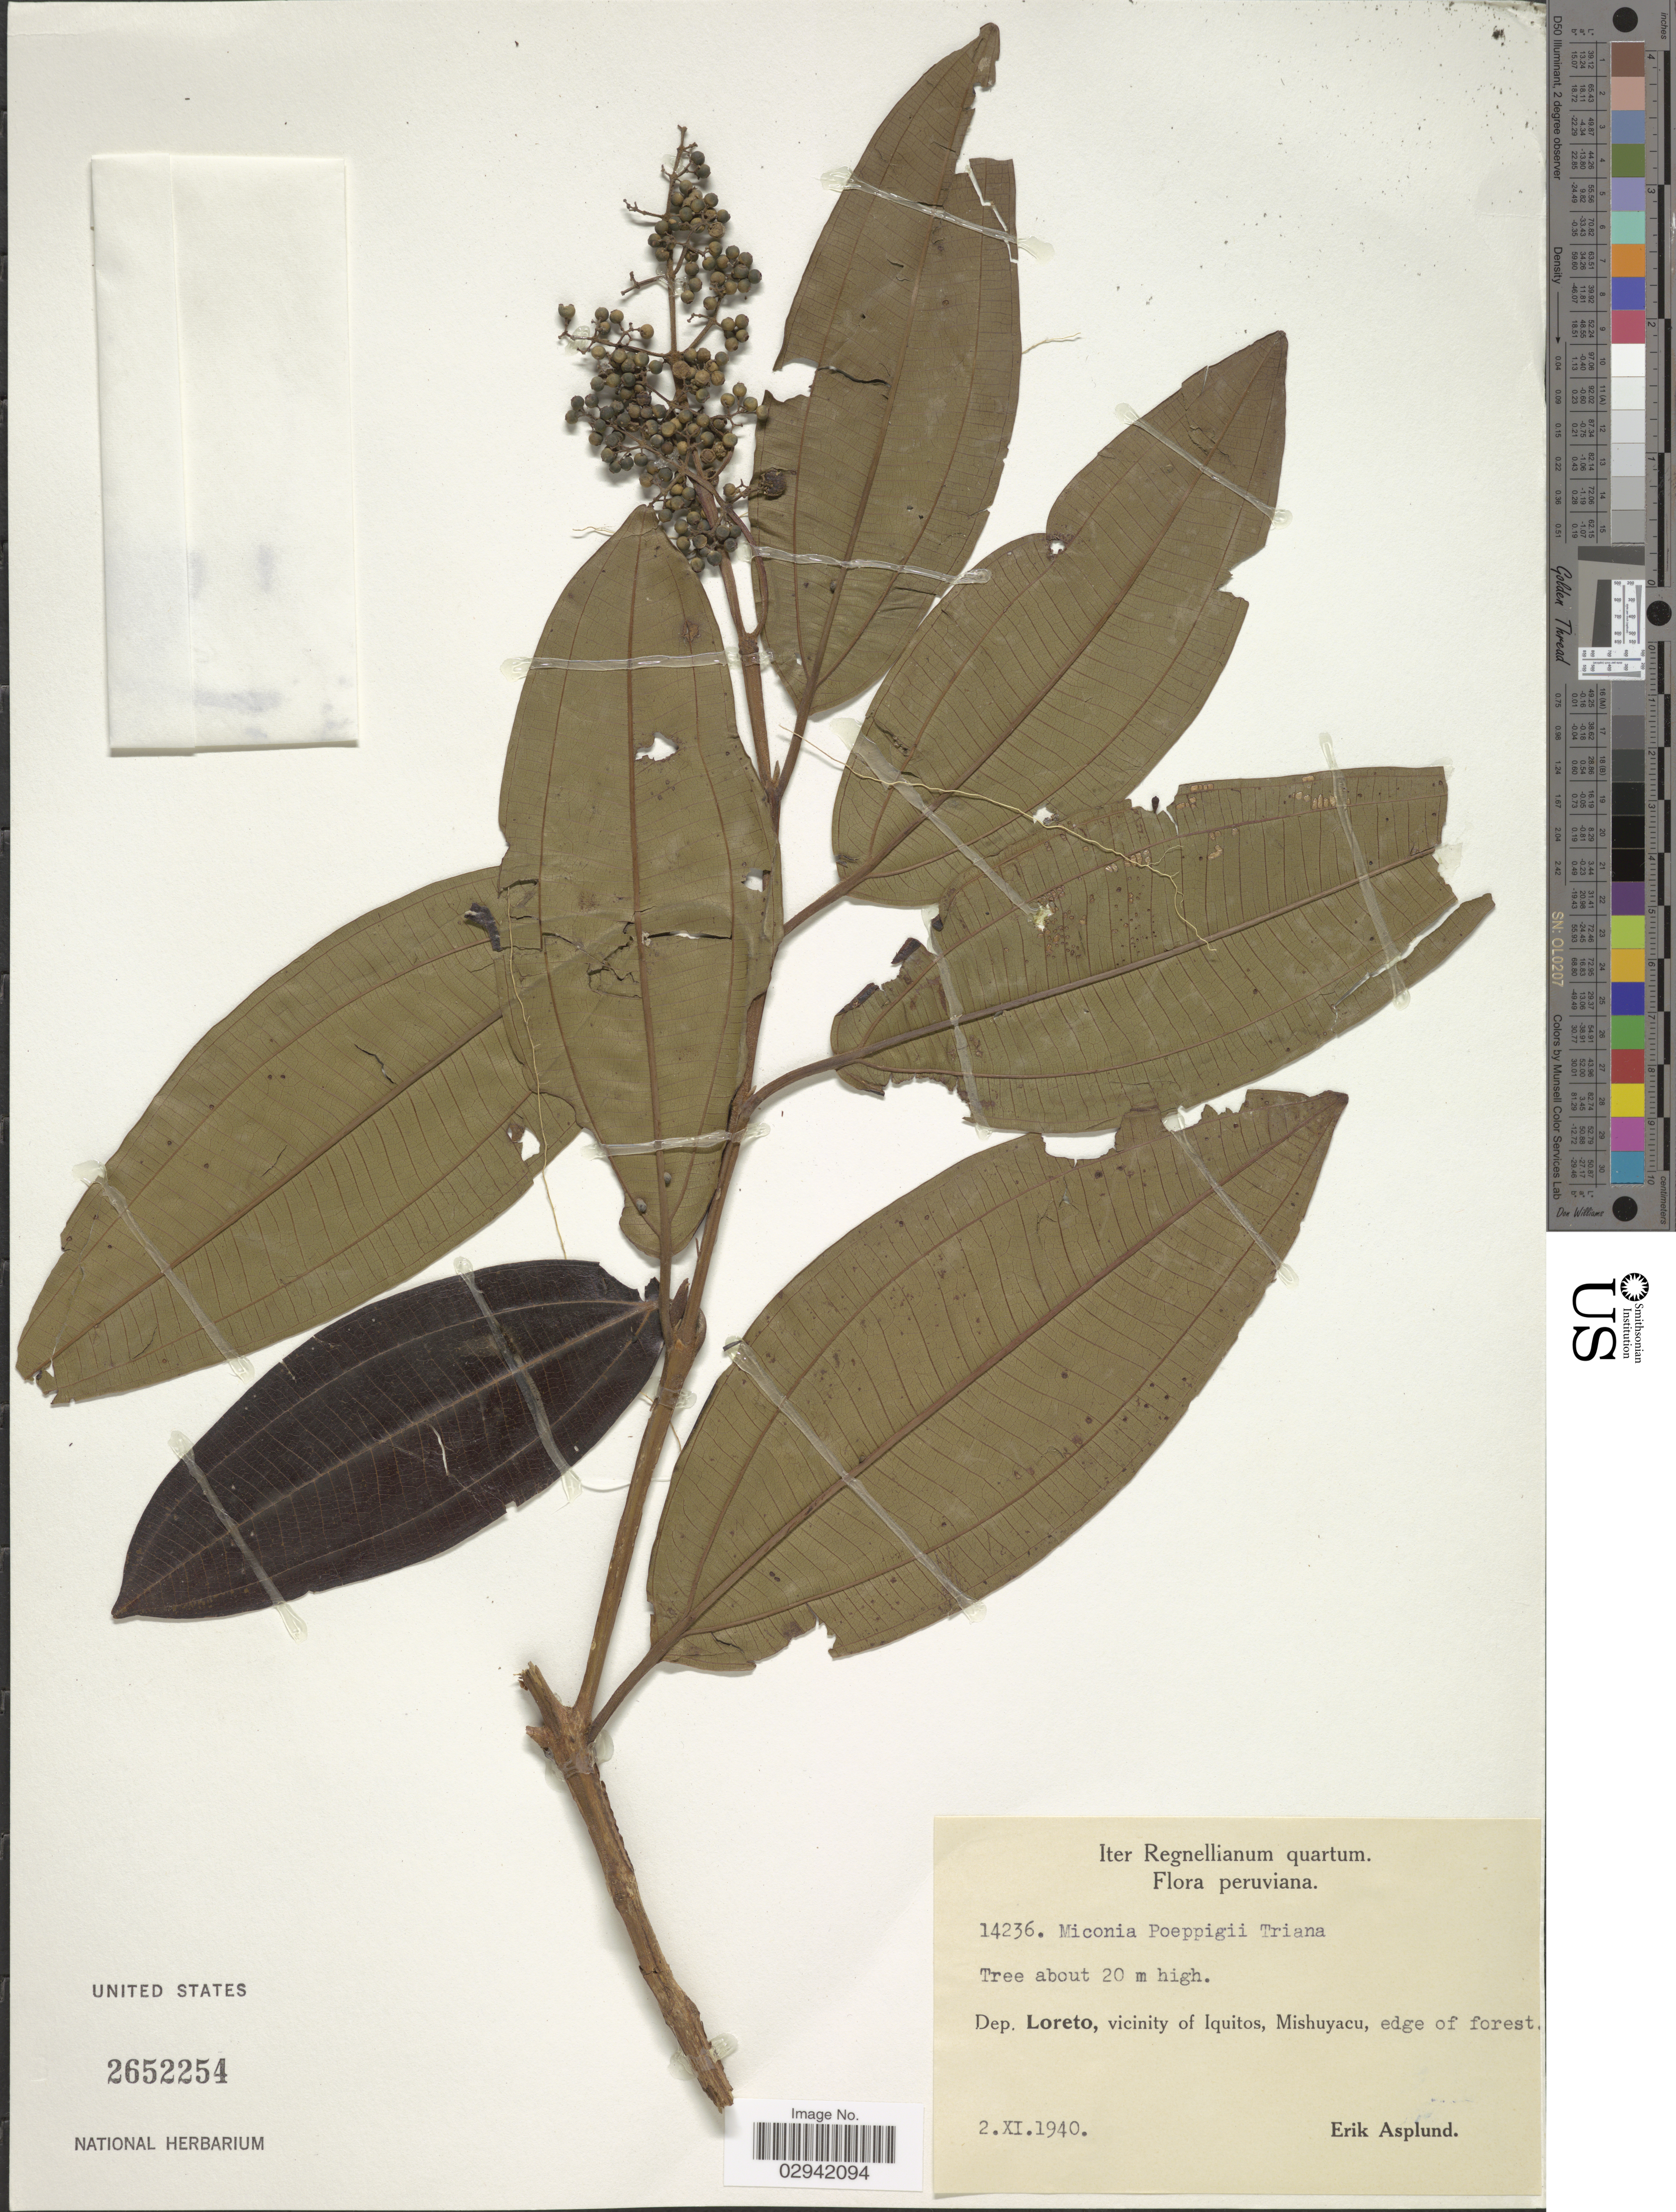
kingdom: Plantae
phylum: Tracheophyta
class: Magnoliopsida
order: Myrtales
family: Melastomataceae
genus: Miconia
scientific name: Miconia poeppigii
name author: Triana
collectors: E. Asplund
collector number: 14236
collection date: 1940-11-02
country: Peru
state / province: Loreto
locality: Dep. Loreto, vicinity of Iquitos, Mishuyacu.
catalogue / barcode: US 2652254